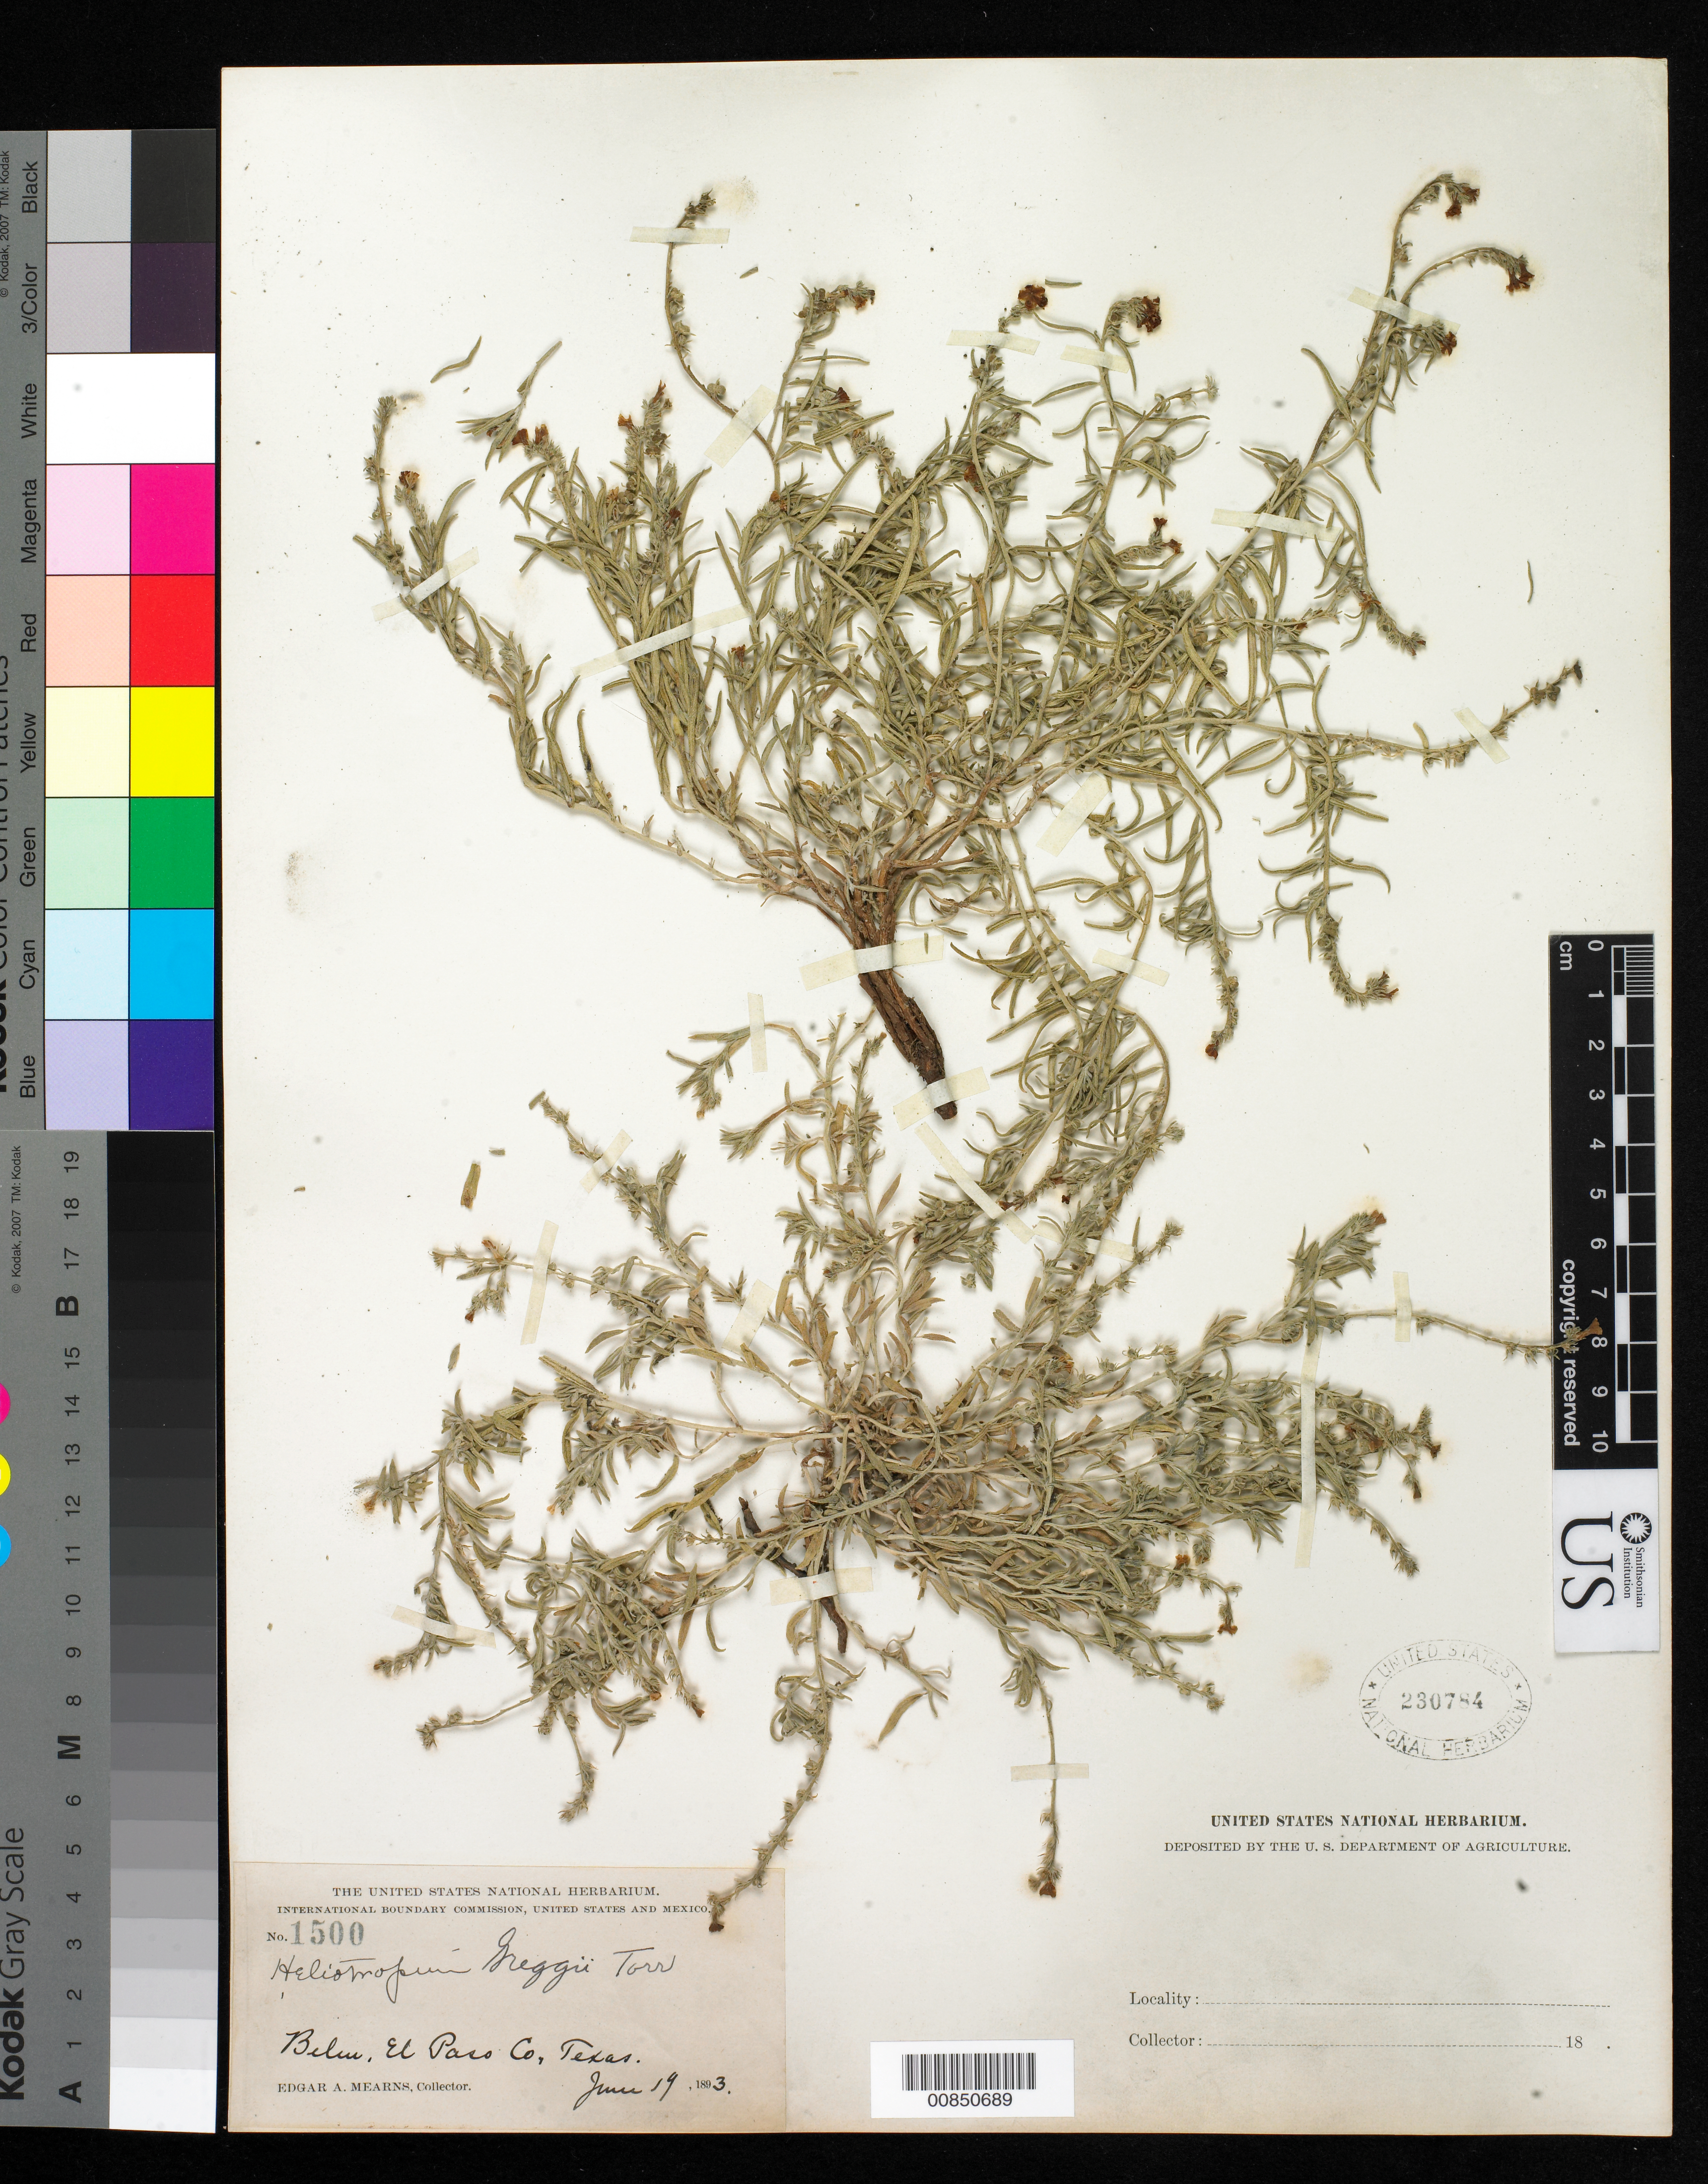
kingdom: Plantae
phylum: Tracheophyta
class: Magnoliopsida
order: Boraginales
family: Heliotropiaceae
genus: Euploca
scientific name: Euploca greggii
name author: (Torr.) Feuillet & Halse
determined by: Feuillet, C.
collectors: E. A. Mearns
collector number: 1500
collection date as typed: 19 Jun 1893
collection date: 1893-06-19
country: United States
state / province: Texas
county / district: El Paso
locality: Belen, El Paso County, Texas.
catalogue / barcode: US 230784